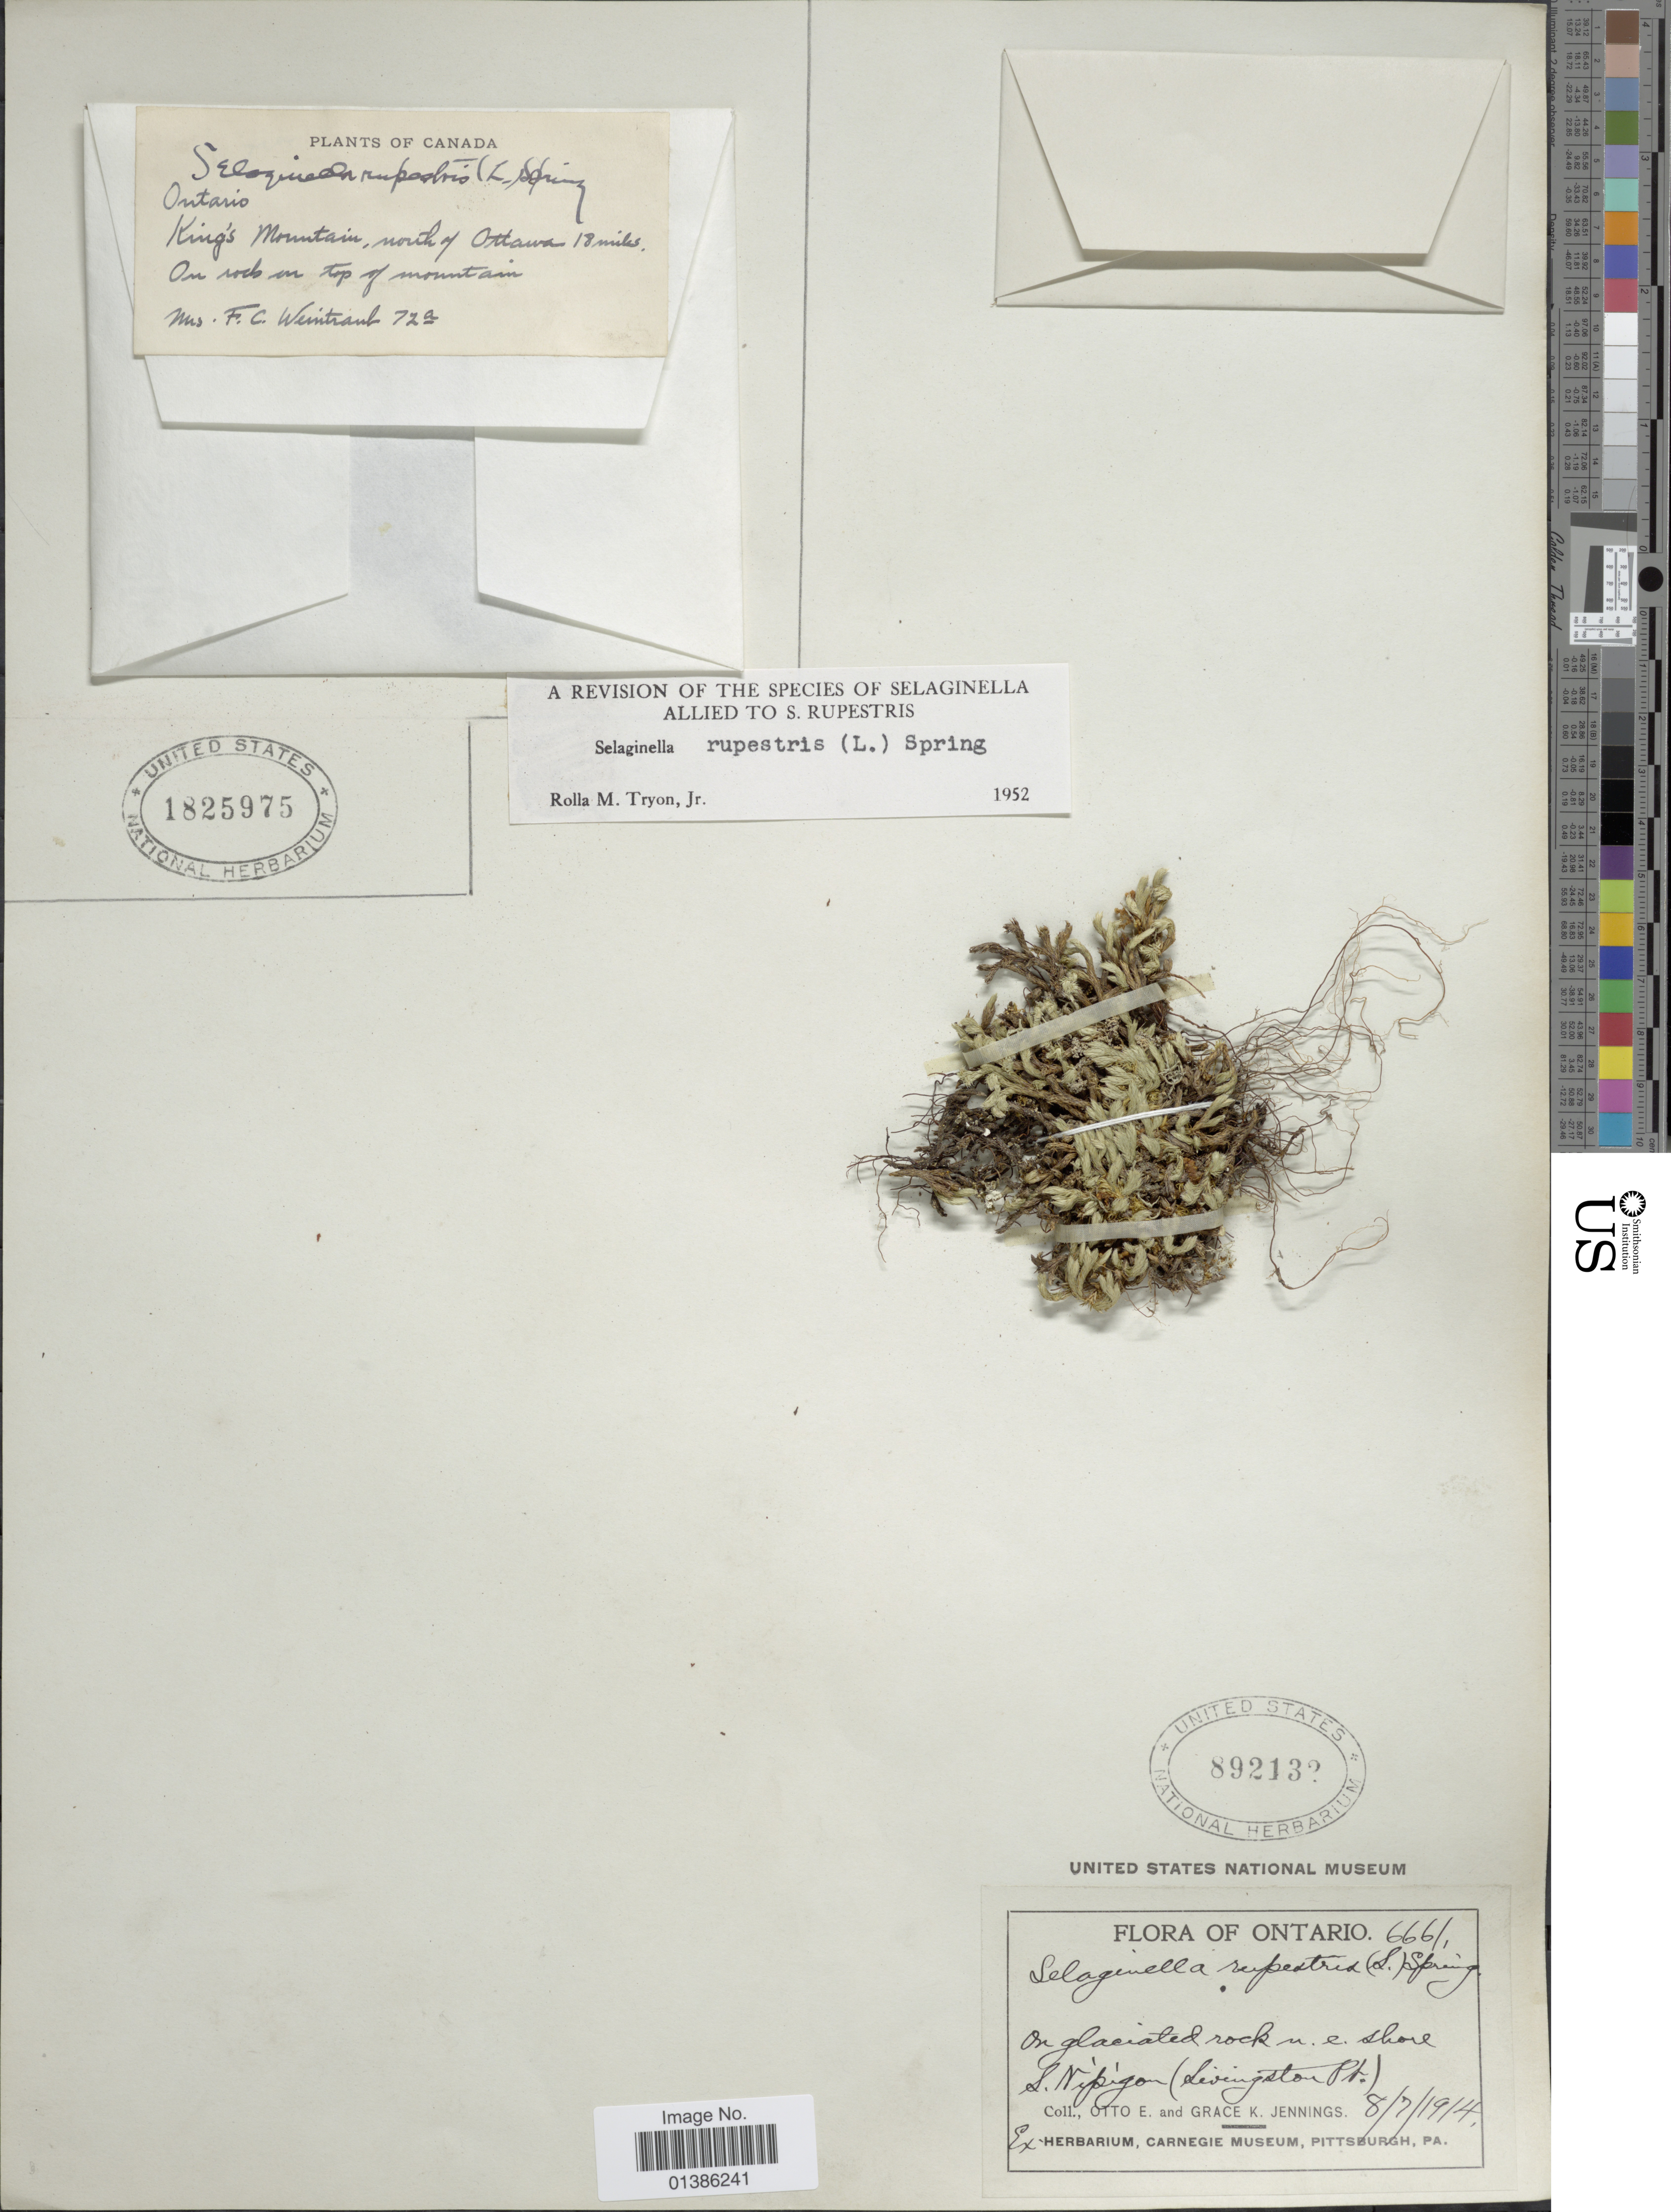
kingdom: Plantae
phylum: Tracheophyta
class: Lycopodiopsida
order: Selaginellales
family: Selaginellaceae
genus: Selaginella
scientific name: Selaginella rupestris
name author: (L.) Spring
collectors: O. E. Jennings & G. K. Jennings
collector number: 6661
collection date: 1914-07-08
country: Canada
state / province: Ontario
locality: On glaciated rock n.e. shore S. Nipigon (Livingston Pt.).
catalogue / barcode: US 892132